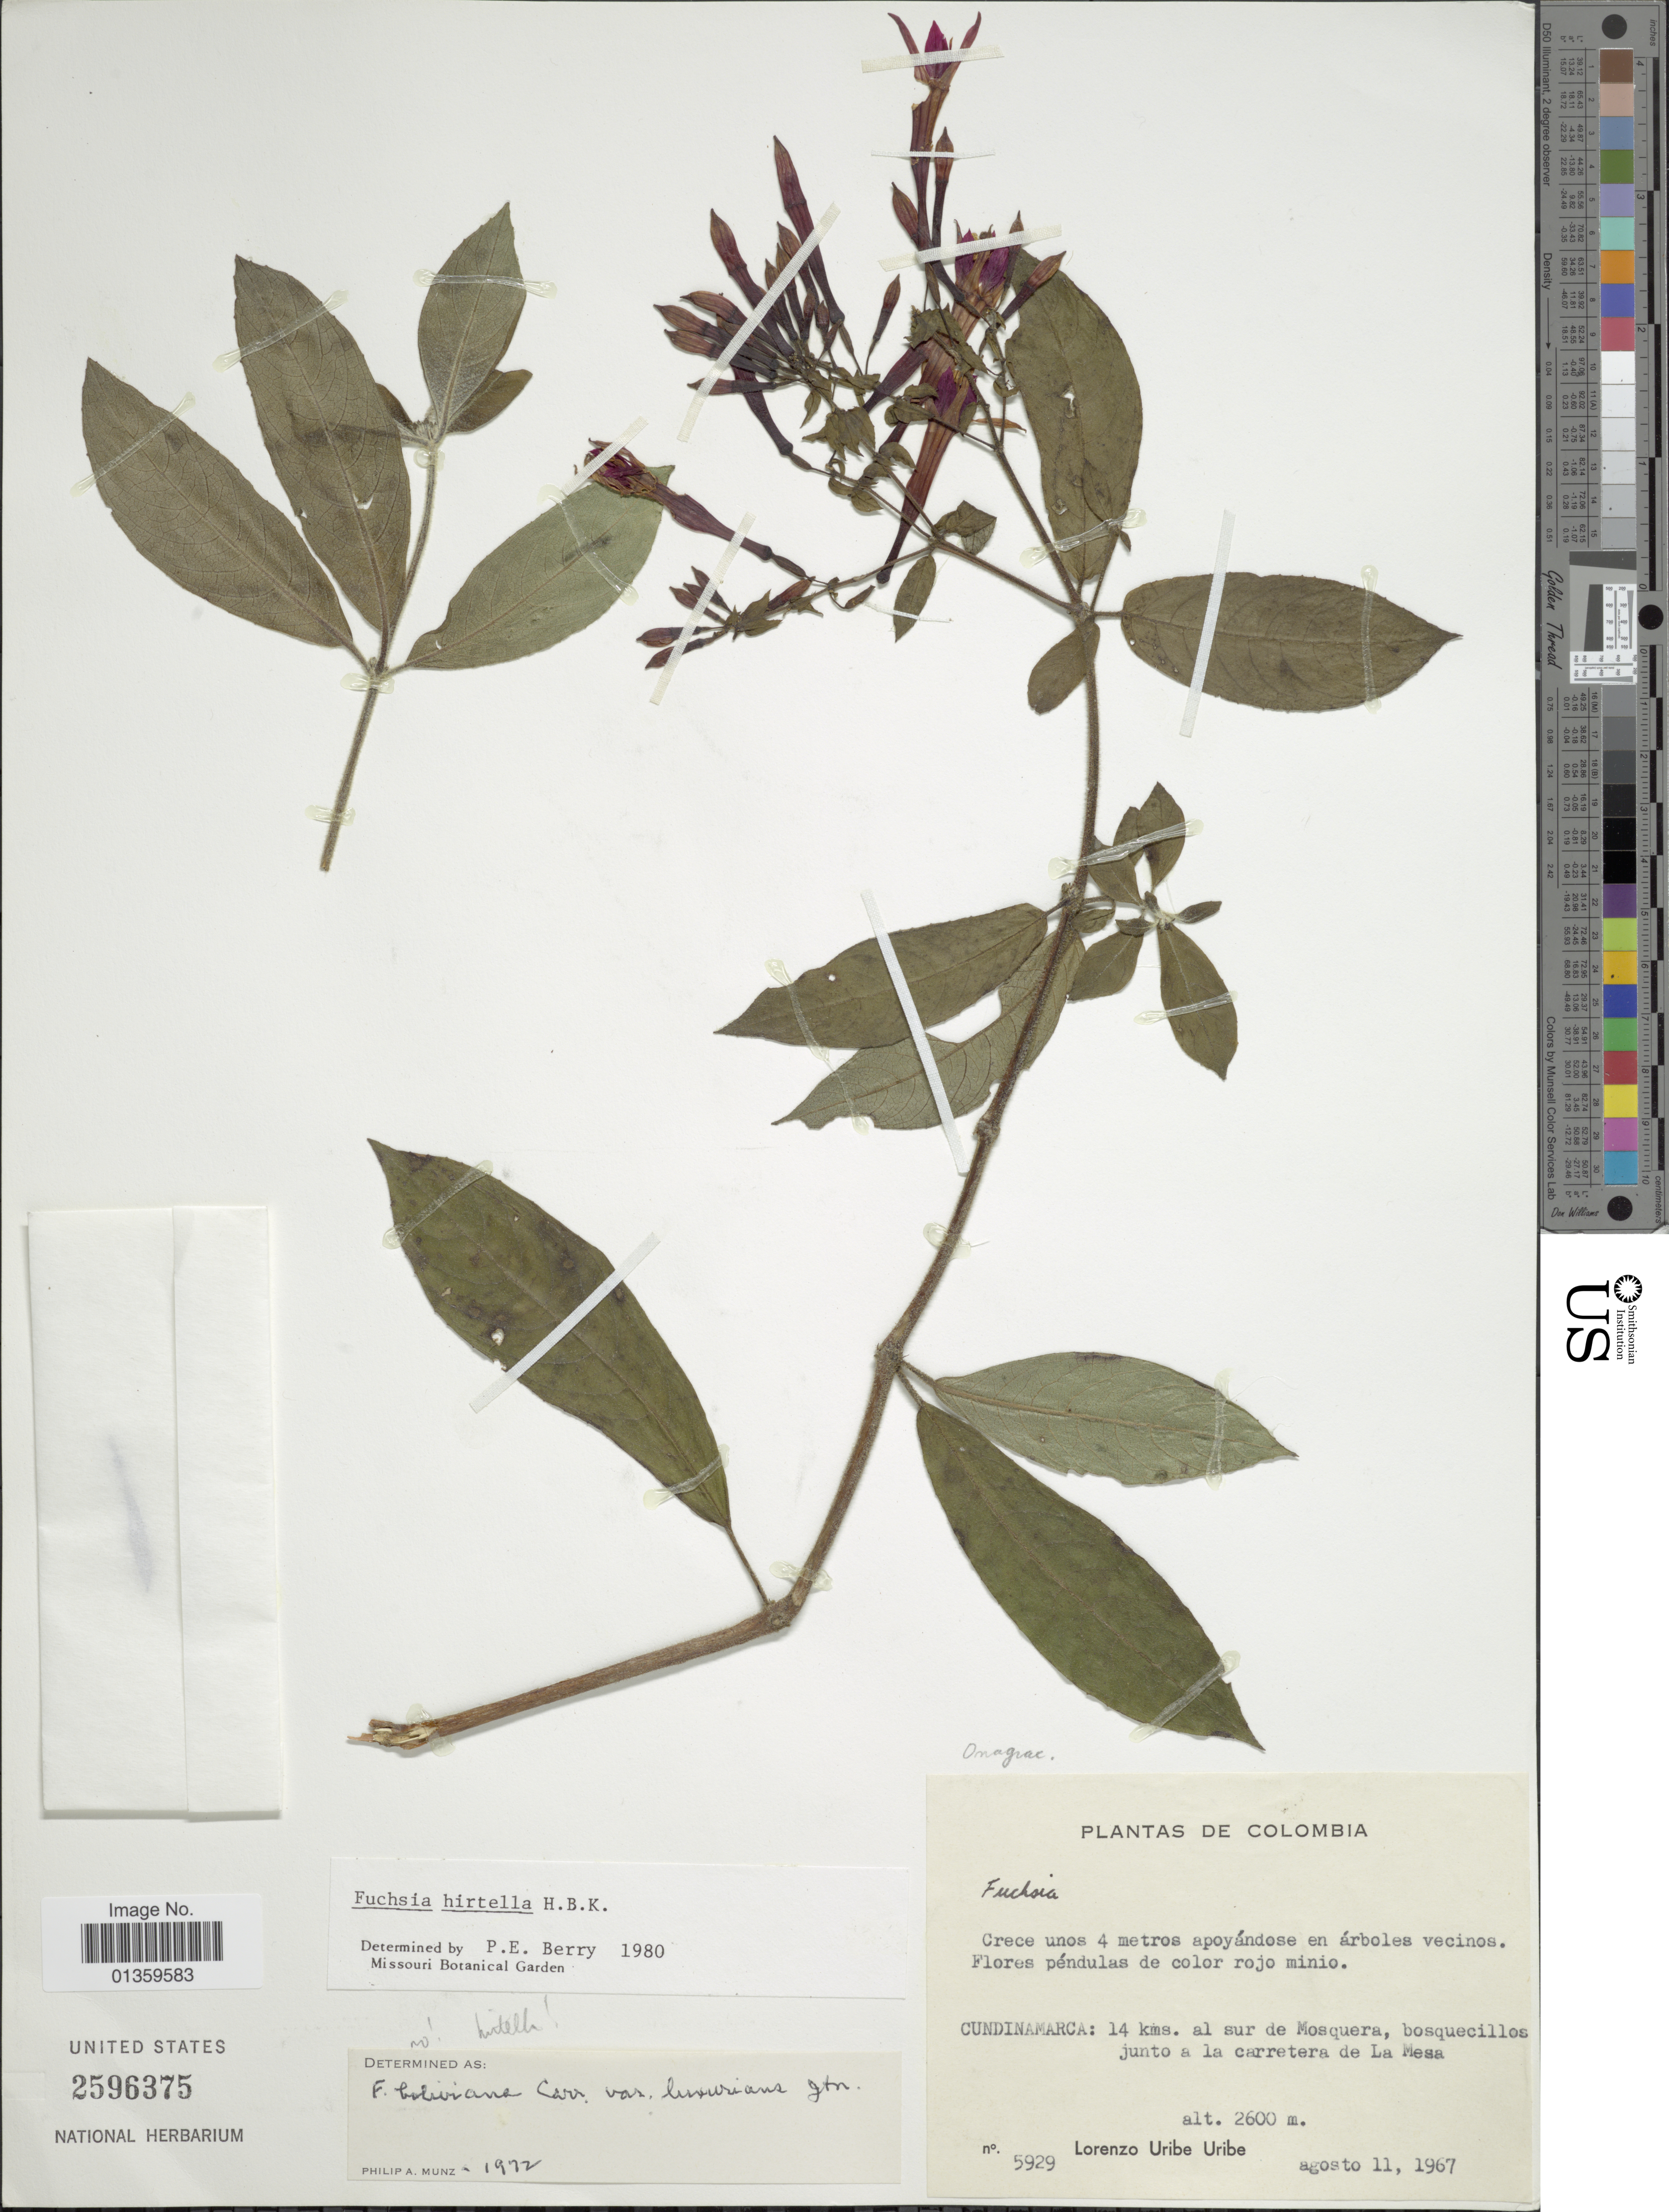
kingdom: Plantae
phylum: Tracheophyta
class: Magnoliopsida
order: Myrtales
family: Onagraceae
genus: Fuchsia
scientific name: Fuchsia hirtella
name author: Kunth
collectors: L. Uribe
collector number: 5929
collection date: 1967-08-11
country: Colombia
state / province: Cundinamarca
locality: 14 kms. al sur de Mosquera, bosquecillos junto a la carretera de La Mesa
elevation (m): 2600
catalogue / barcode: US 2596375